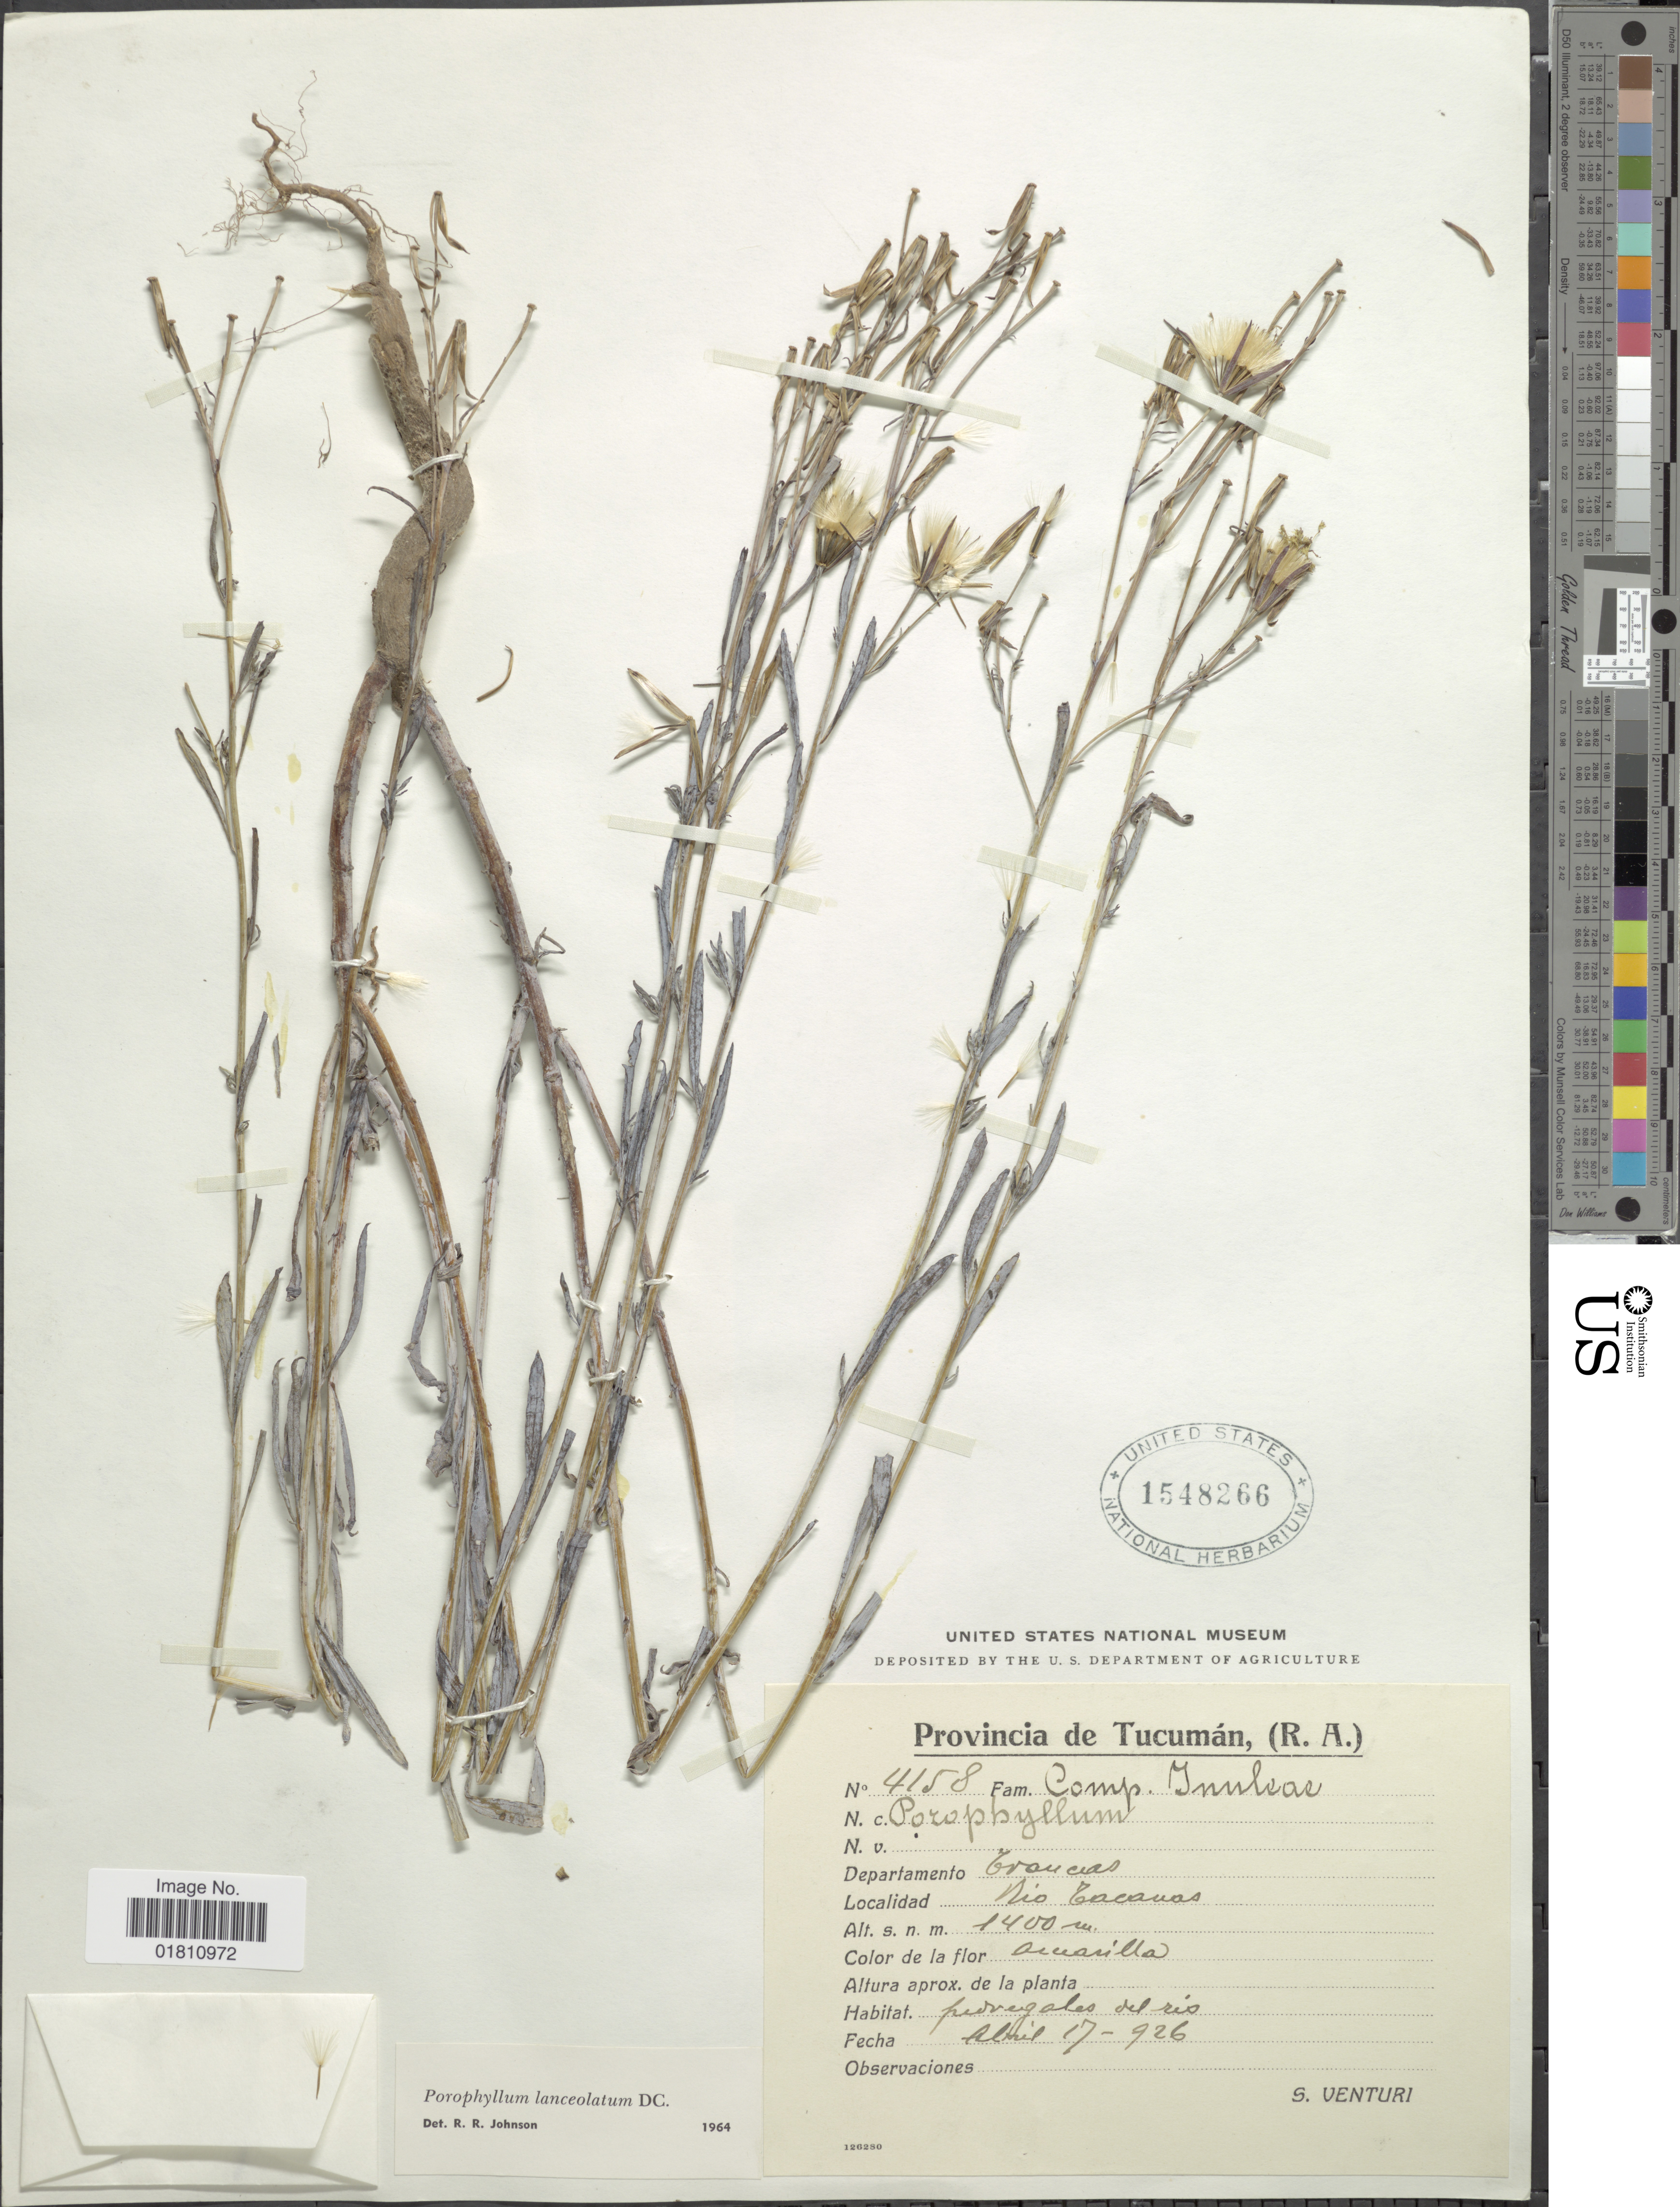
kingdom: Plantae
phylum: Tracheophyta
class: Magnoliopsida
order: Asterales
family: Asteraceae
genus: Porophyllum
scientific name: Porophyllum riparium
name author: Anzuinelli et al.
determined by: Anzuinelli, M.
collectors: S. Venturi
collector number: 4158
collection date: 1926-04-17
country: Argentina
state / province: Tucuman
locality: (R.A.), Departamento brancas, Rio bacanas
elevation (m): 1400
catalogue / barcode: US 1548266